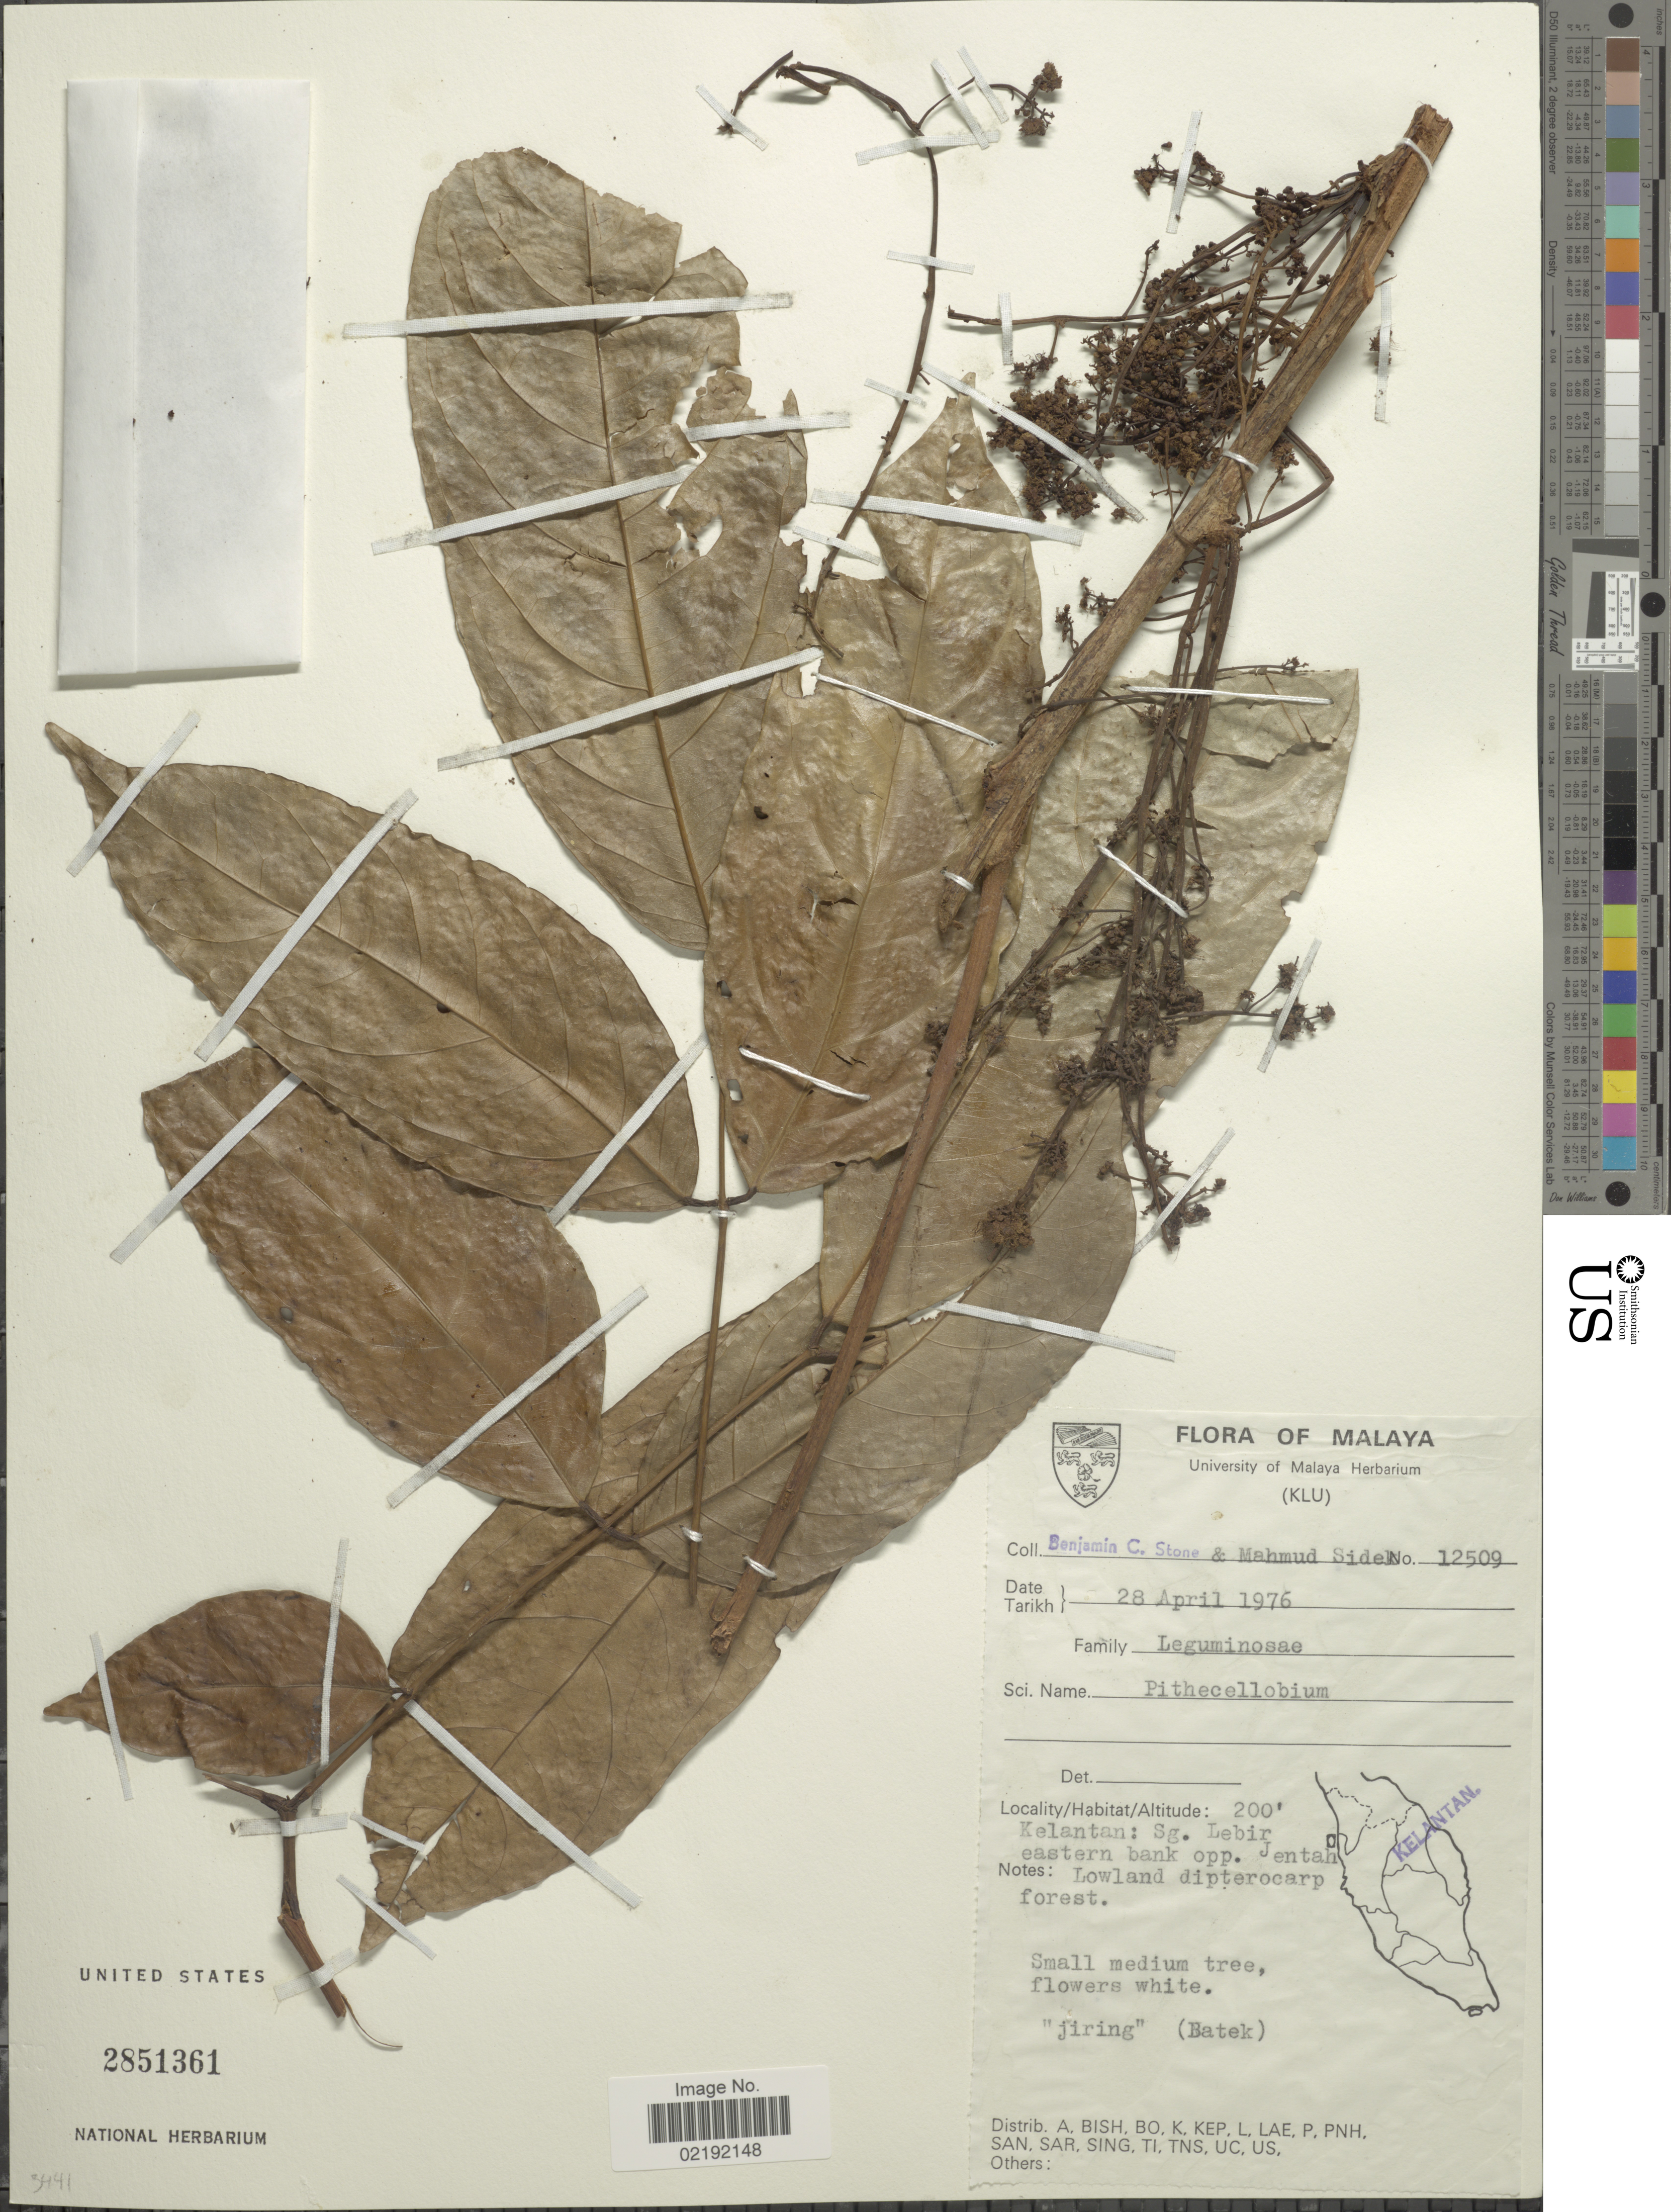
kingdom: Plantae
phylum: Tracheophyta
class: Magnoliopsida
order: Fabales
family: Fabaceae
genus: Pithecellobium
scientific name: Pithecellobium sp.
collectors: B. C. Stone & M. Sidek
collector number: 12509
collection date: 1976-04-28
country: Malaysia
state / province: Kelantan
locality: Kelantan: Sg. Lebir eastern bank opp. Jentan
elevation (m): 61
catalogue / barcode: US 2851361